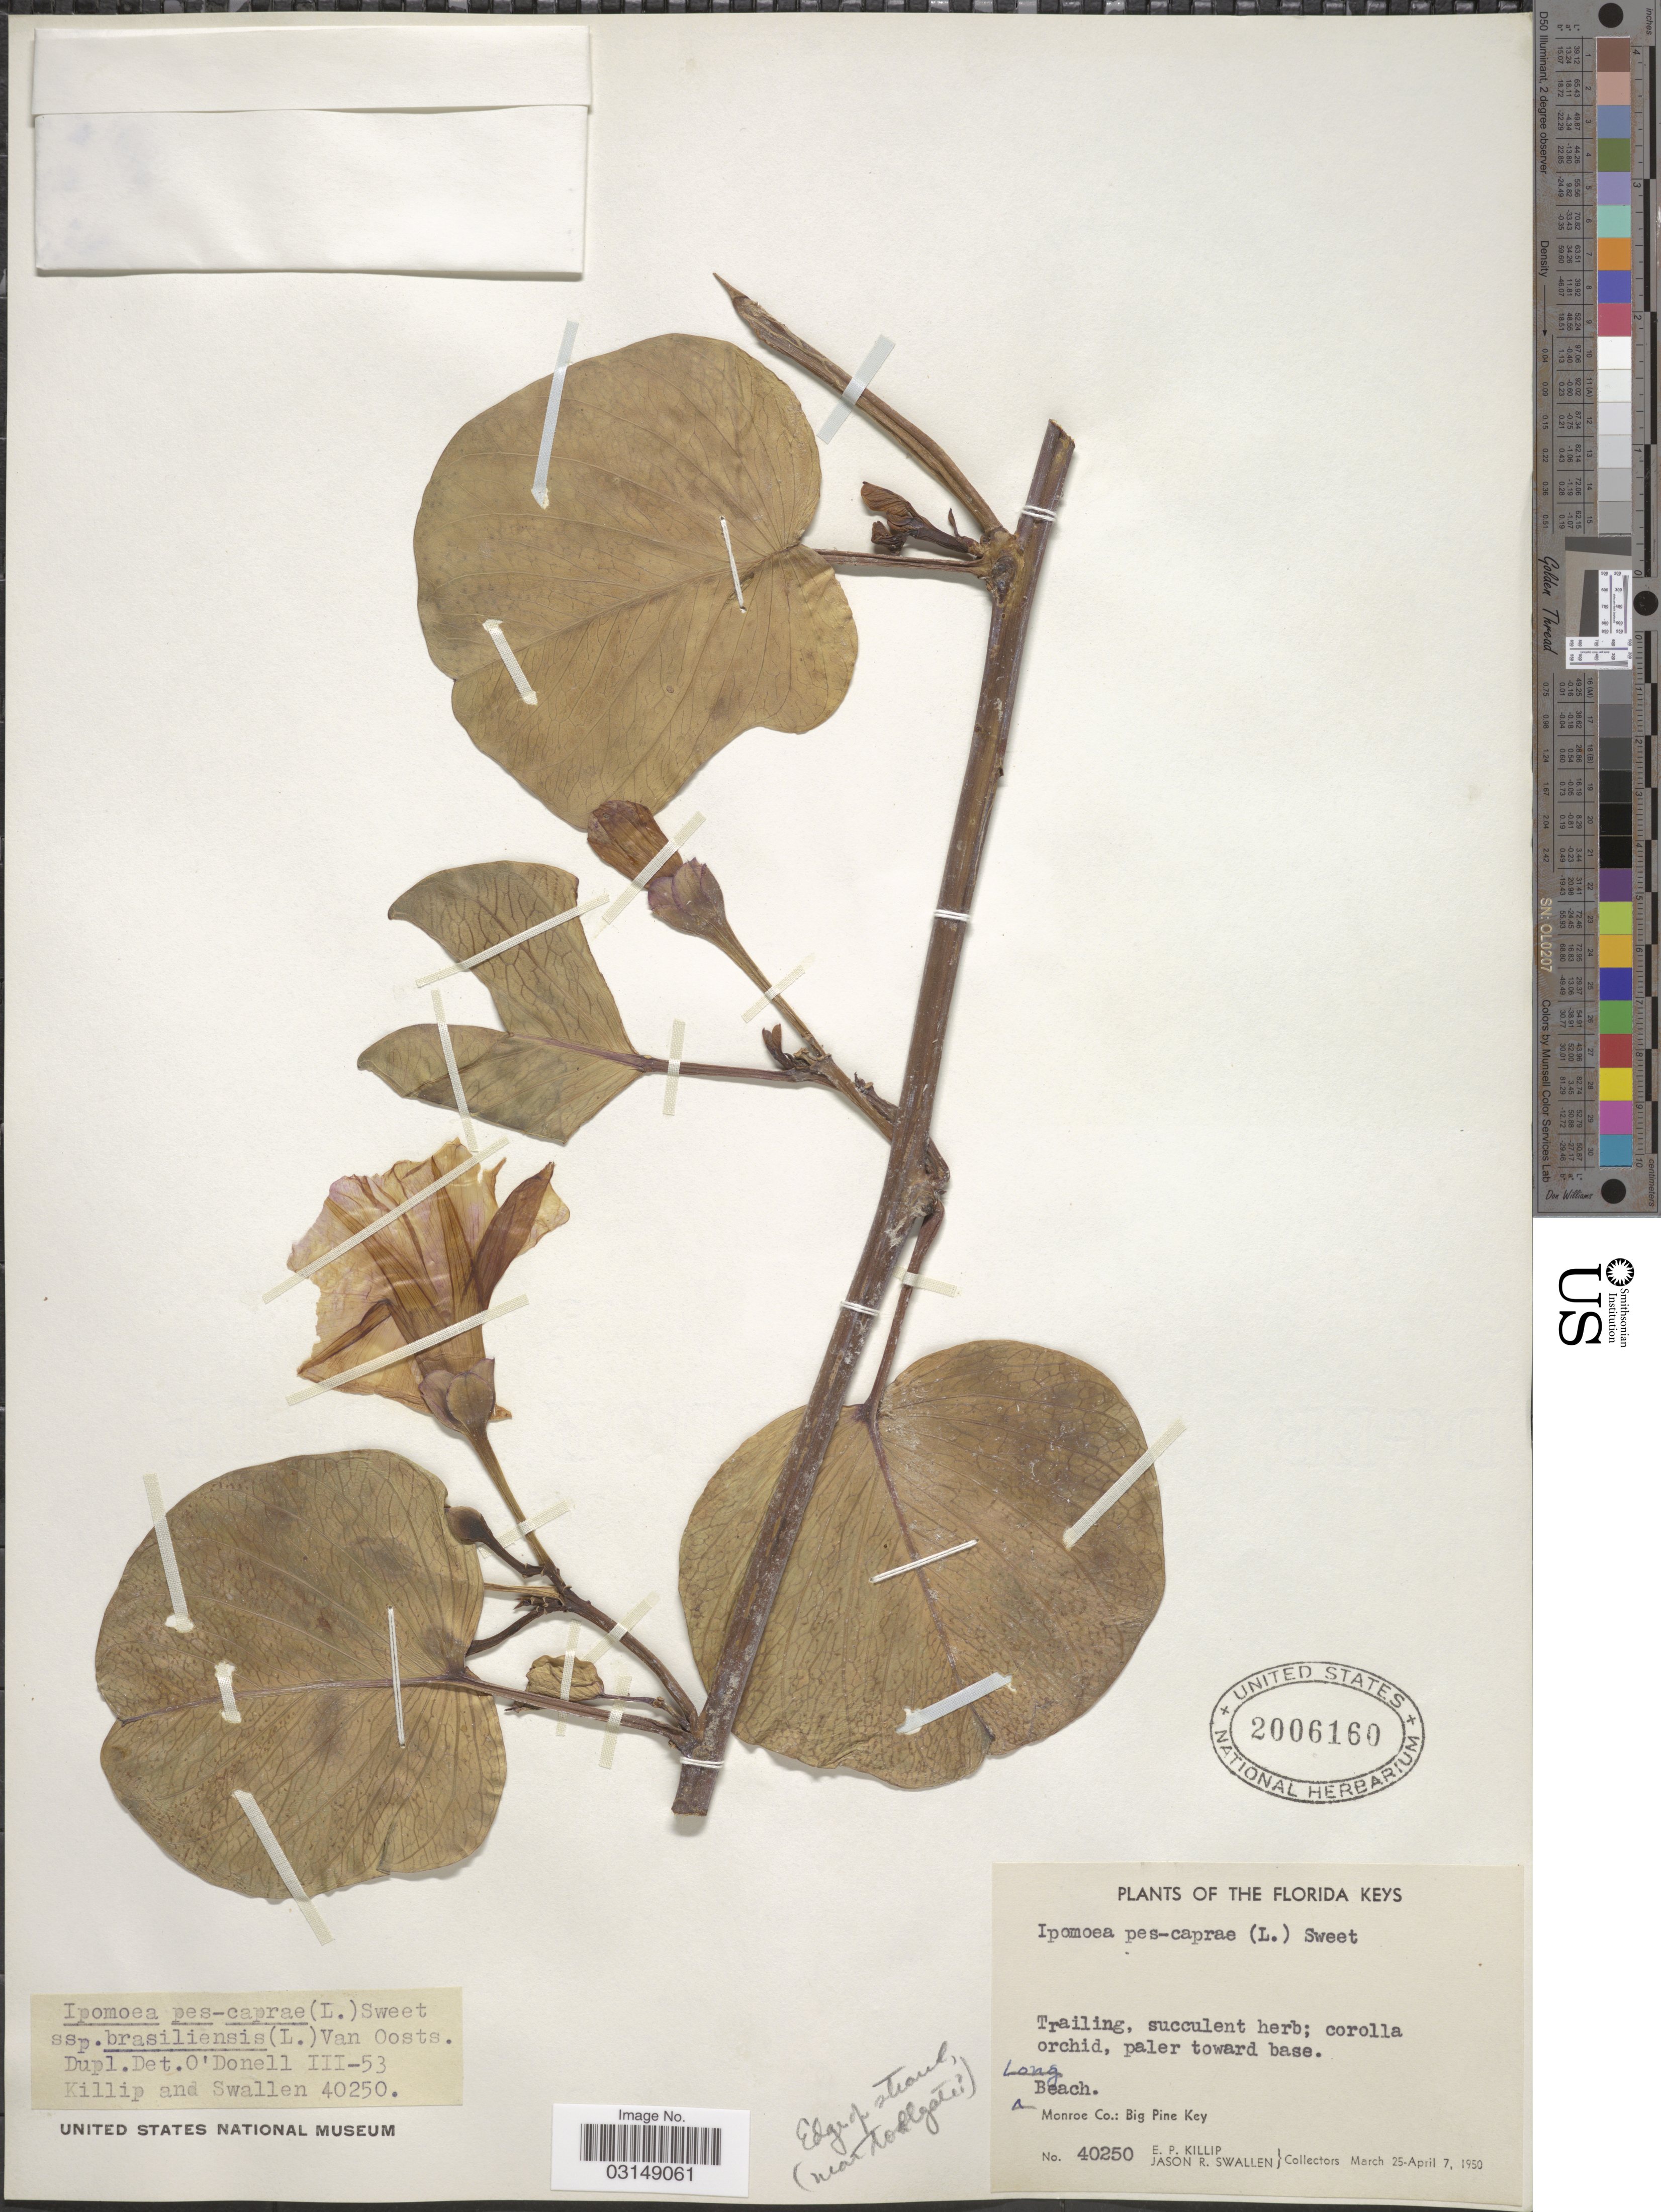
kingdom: Plantae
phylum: Tracheophyta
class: Magnoliopsida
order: Solanales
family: Convolvulaceae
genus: Ipomoea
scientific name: Ipomoea pes-caprae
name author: (L.) R. Br.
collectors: E. P. Killip & J. R. Swallen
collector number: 40250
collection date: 1950-03-25/1950-04-07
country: United States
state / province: Florida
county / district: Monroe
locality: The Florida Keys. Long Beach. Monroe Co.: Big Pine Key. Edge of strand (near Tollgate?).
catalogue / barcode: US 2006160